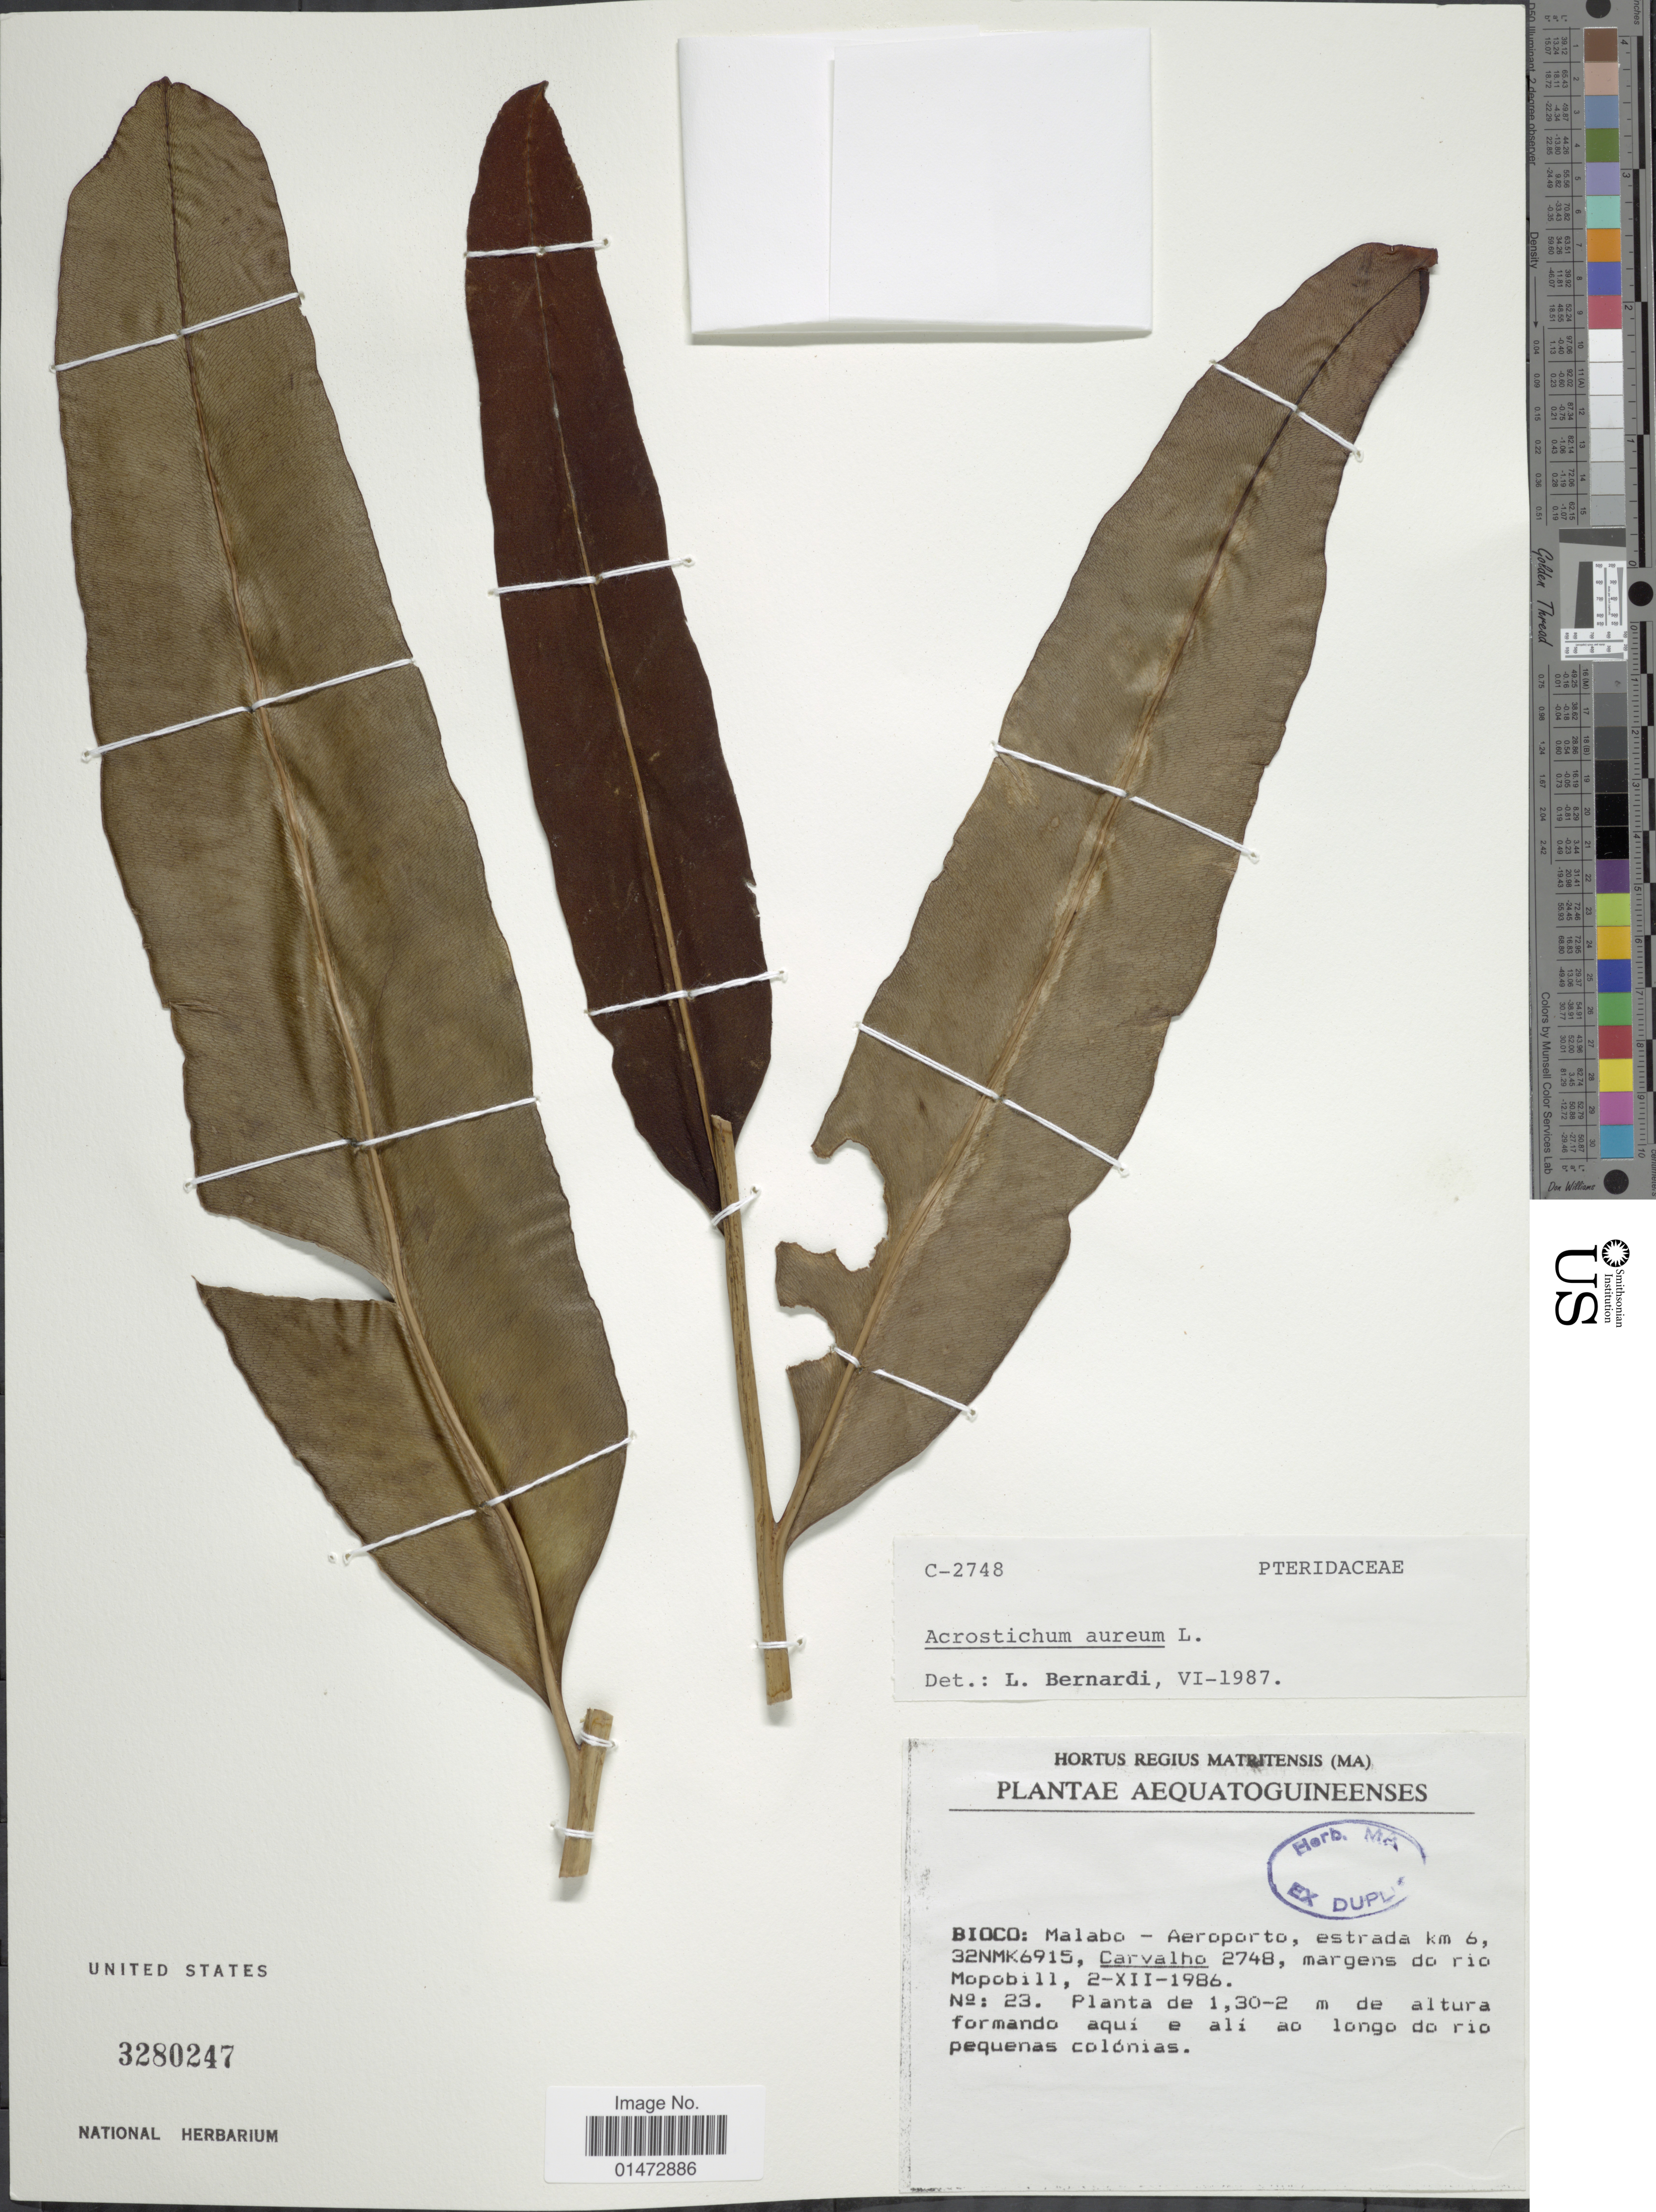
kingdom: Plantae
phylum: Tracheophyta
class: Polypodiopsida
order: Polypodiales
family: Pteridaceae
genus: Acrostichum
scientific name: Acrostichum aureum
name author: L.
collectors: Carvalho, --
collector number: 2748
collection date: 1986-12-02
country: Equatorial Guinea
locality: Bioco: Malabo-Aeroporto, estrada km 6, 32NMK6915, margens do rio Mopobill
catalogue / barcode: US 3280247